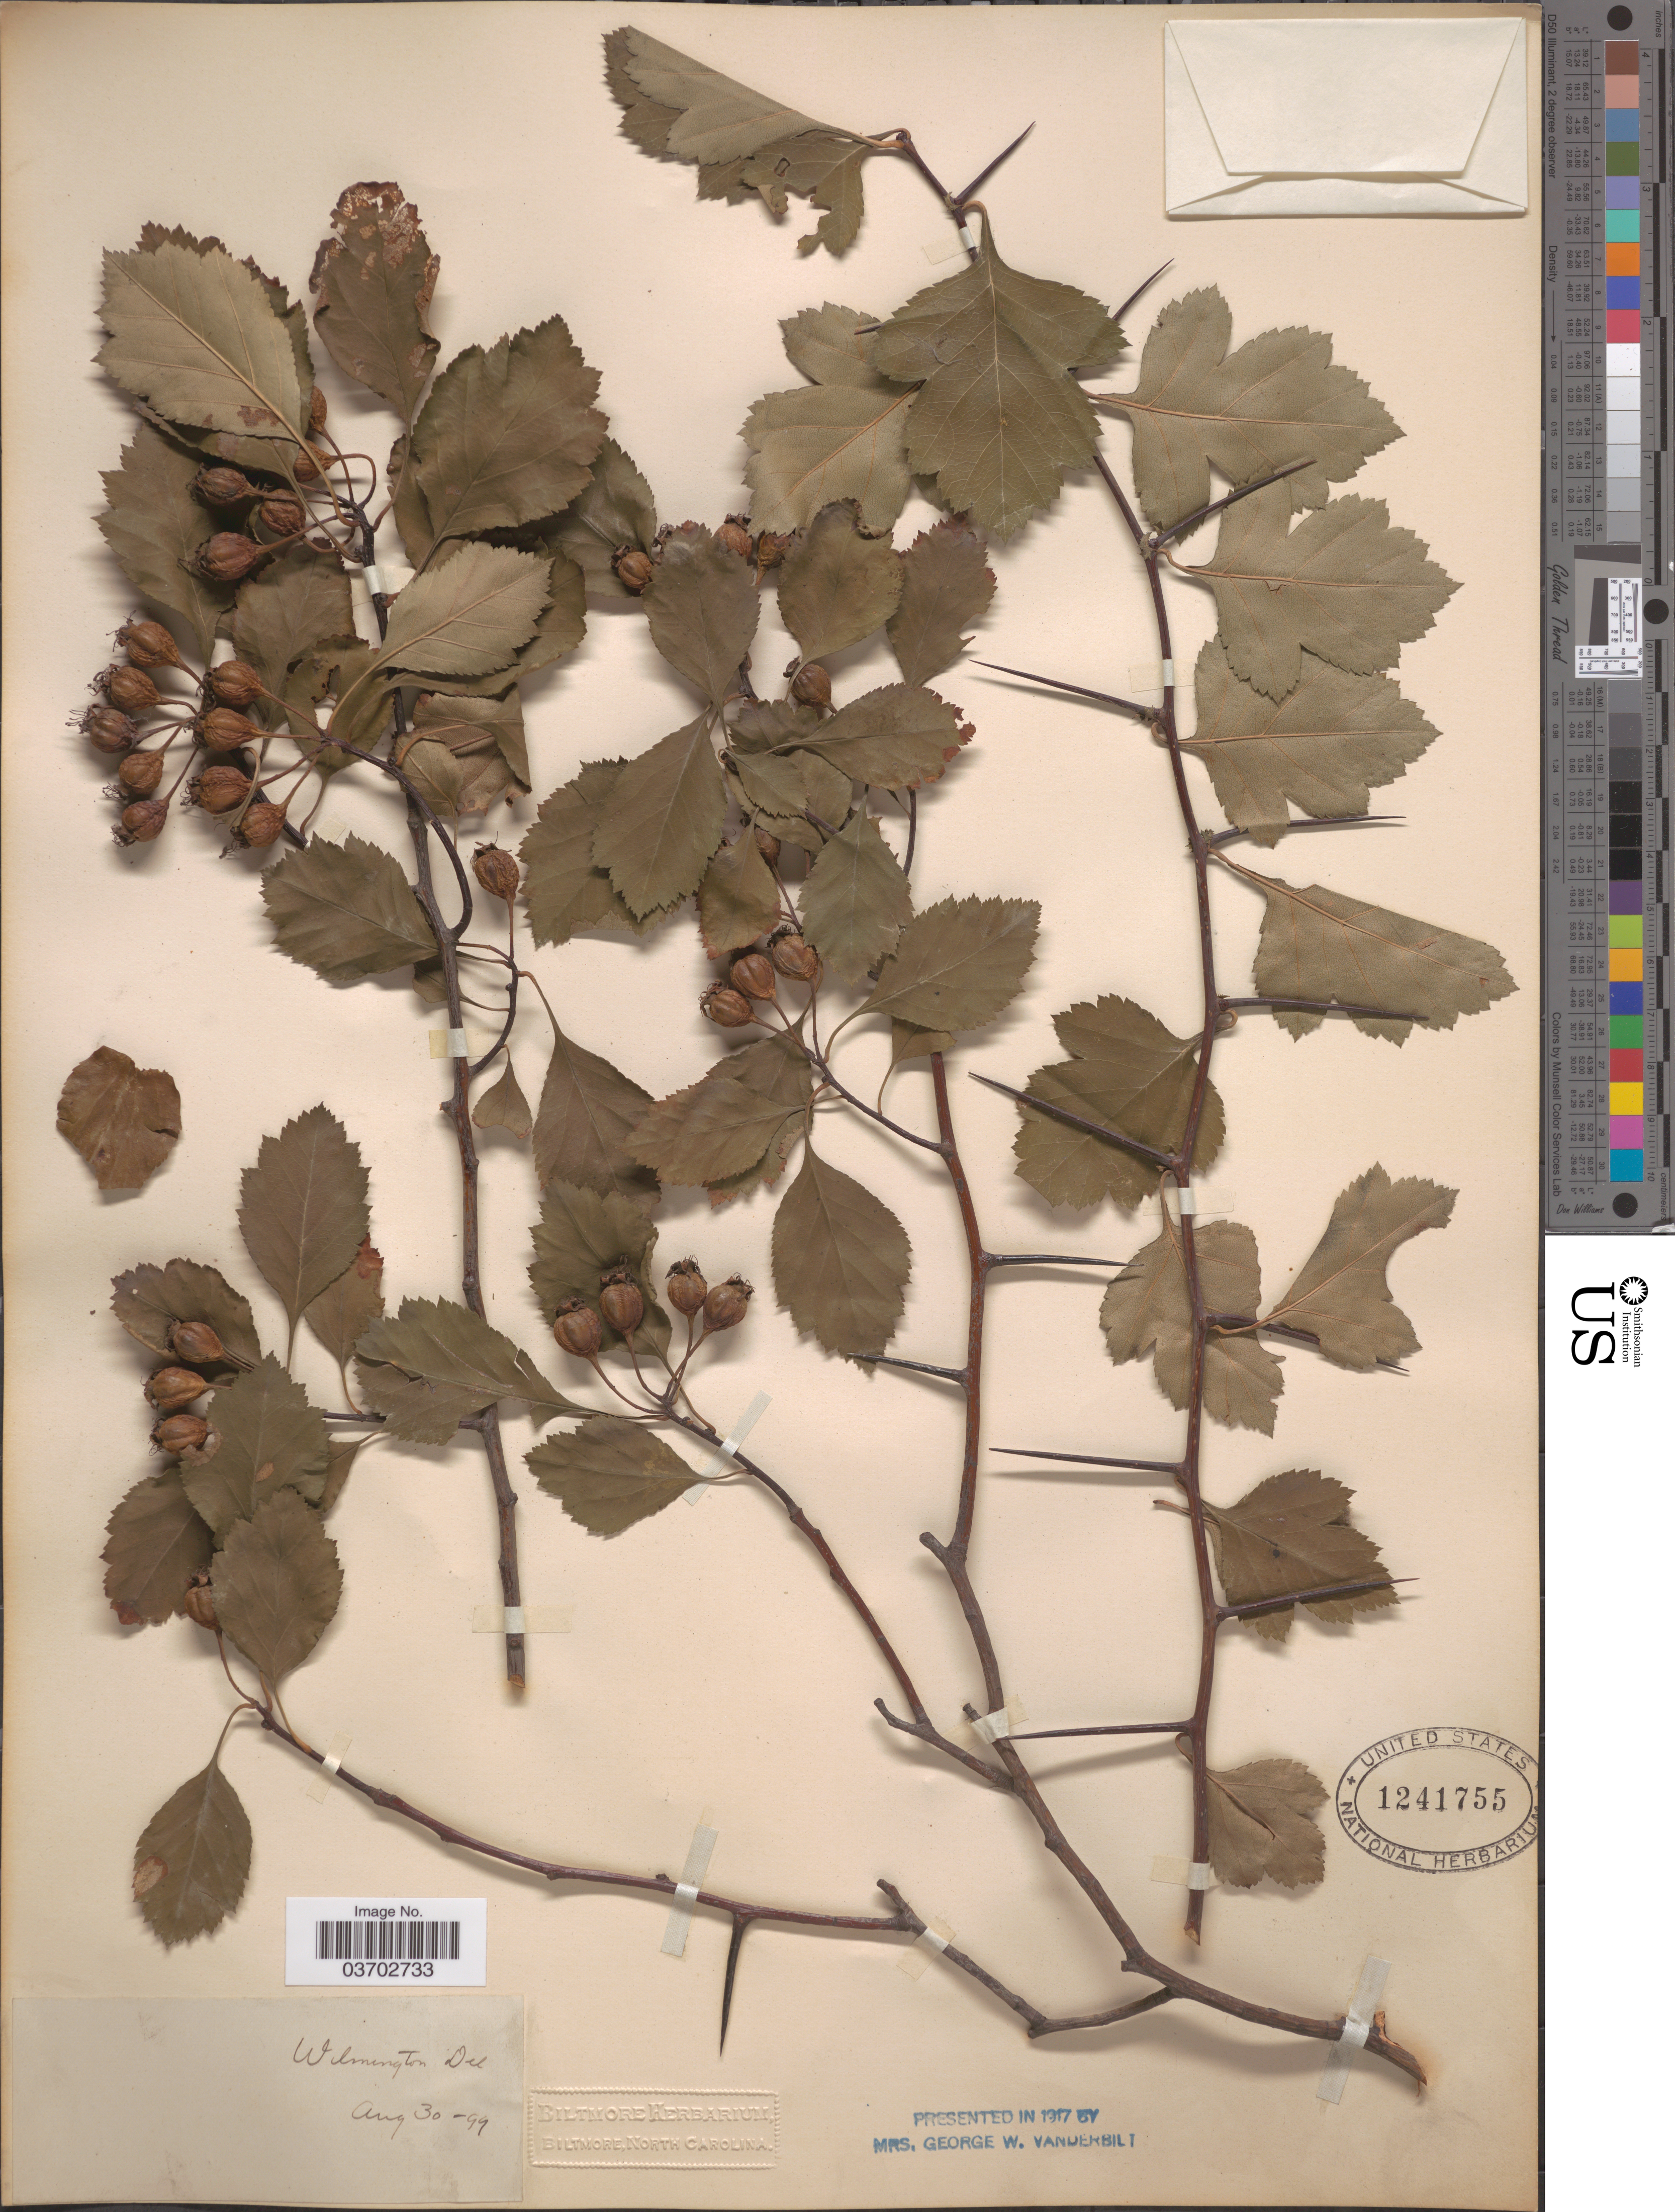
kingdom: Plantae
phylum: Tracheophyta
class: Magnoliopsida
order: Rosales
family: Rosaceae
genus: Crataegus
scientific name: Crataegus sp.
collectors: ex herb. Biltmore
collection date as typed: Transcribed d/m/y: 30/8/99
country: United States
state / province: Delaware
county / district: New Castle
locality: Wilmington.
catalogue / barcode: US 1241755